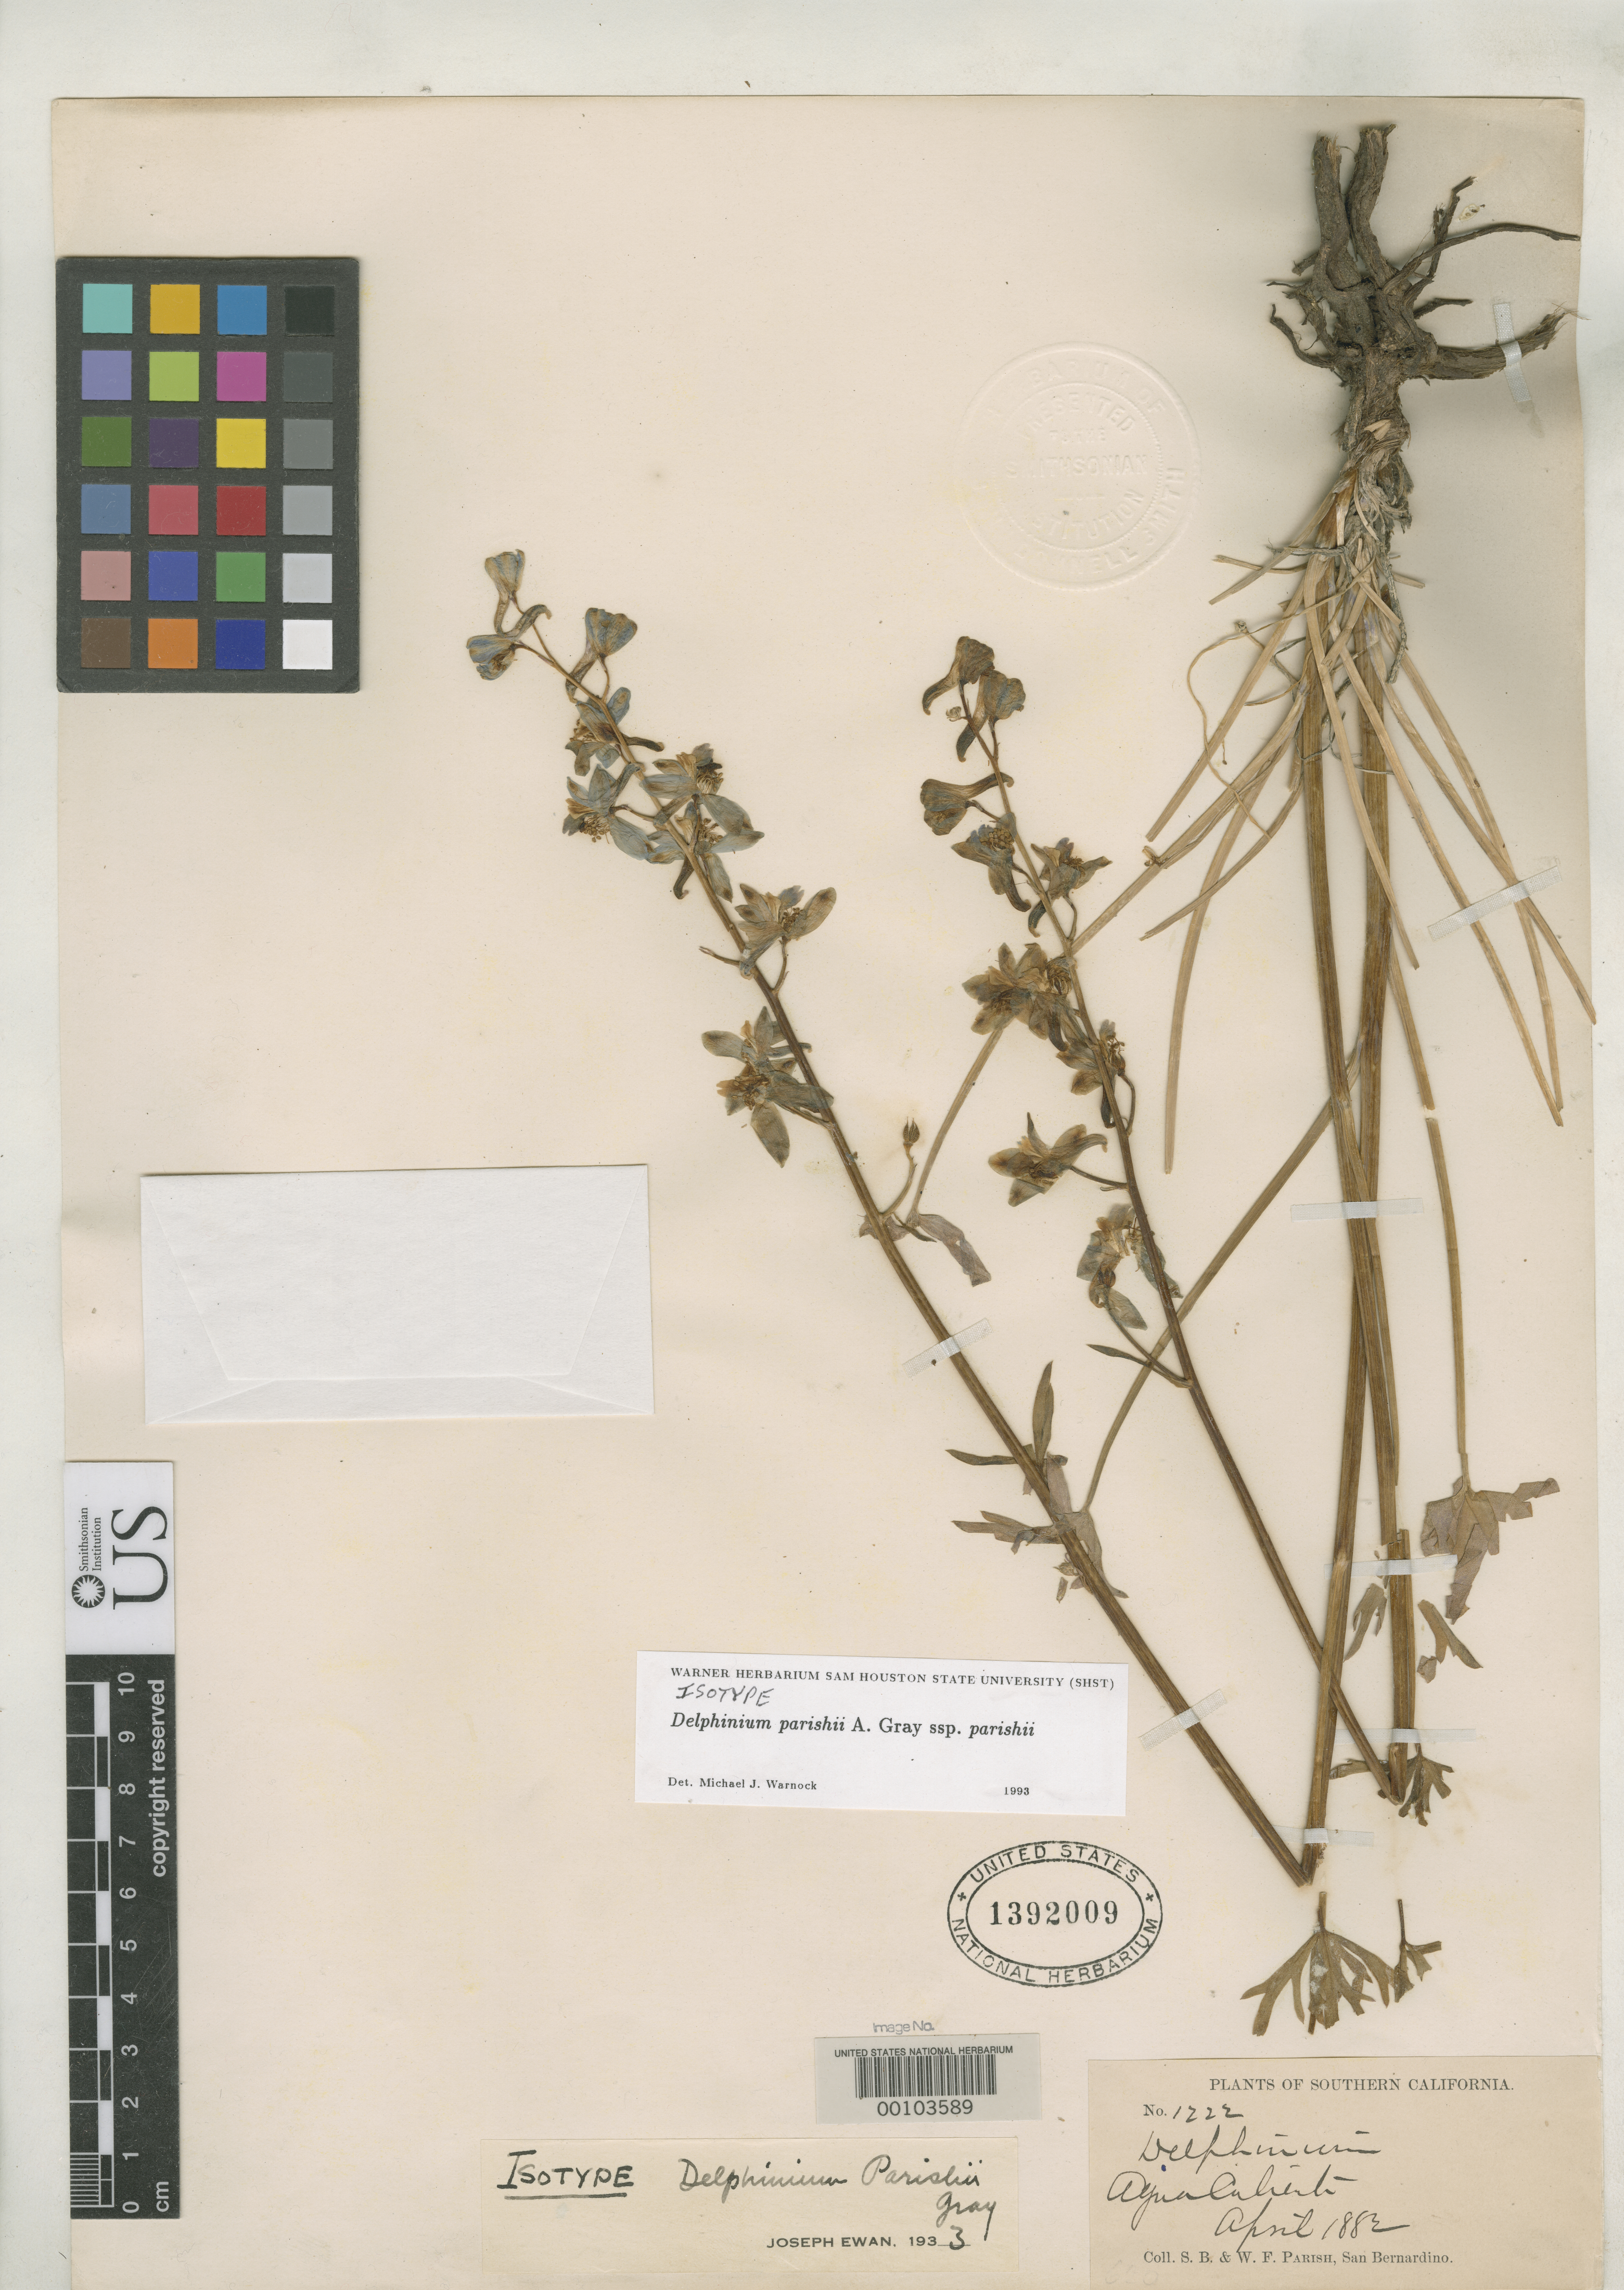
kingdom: Plantae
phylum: Tracheophyta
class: Magnoliopsida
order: Ranunculales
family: Ranunculaceae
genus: Delphinium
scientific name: Delphinium parishii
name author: A. Gray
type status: Isotype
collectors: S. B. Parish & W. F. Parish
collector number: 1222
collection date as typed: Apr 1883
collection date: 1883-04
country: Mexico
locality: E of Monserrat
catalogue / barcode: US 1392009